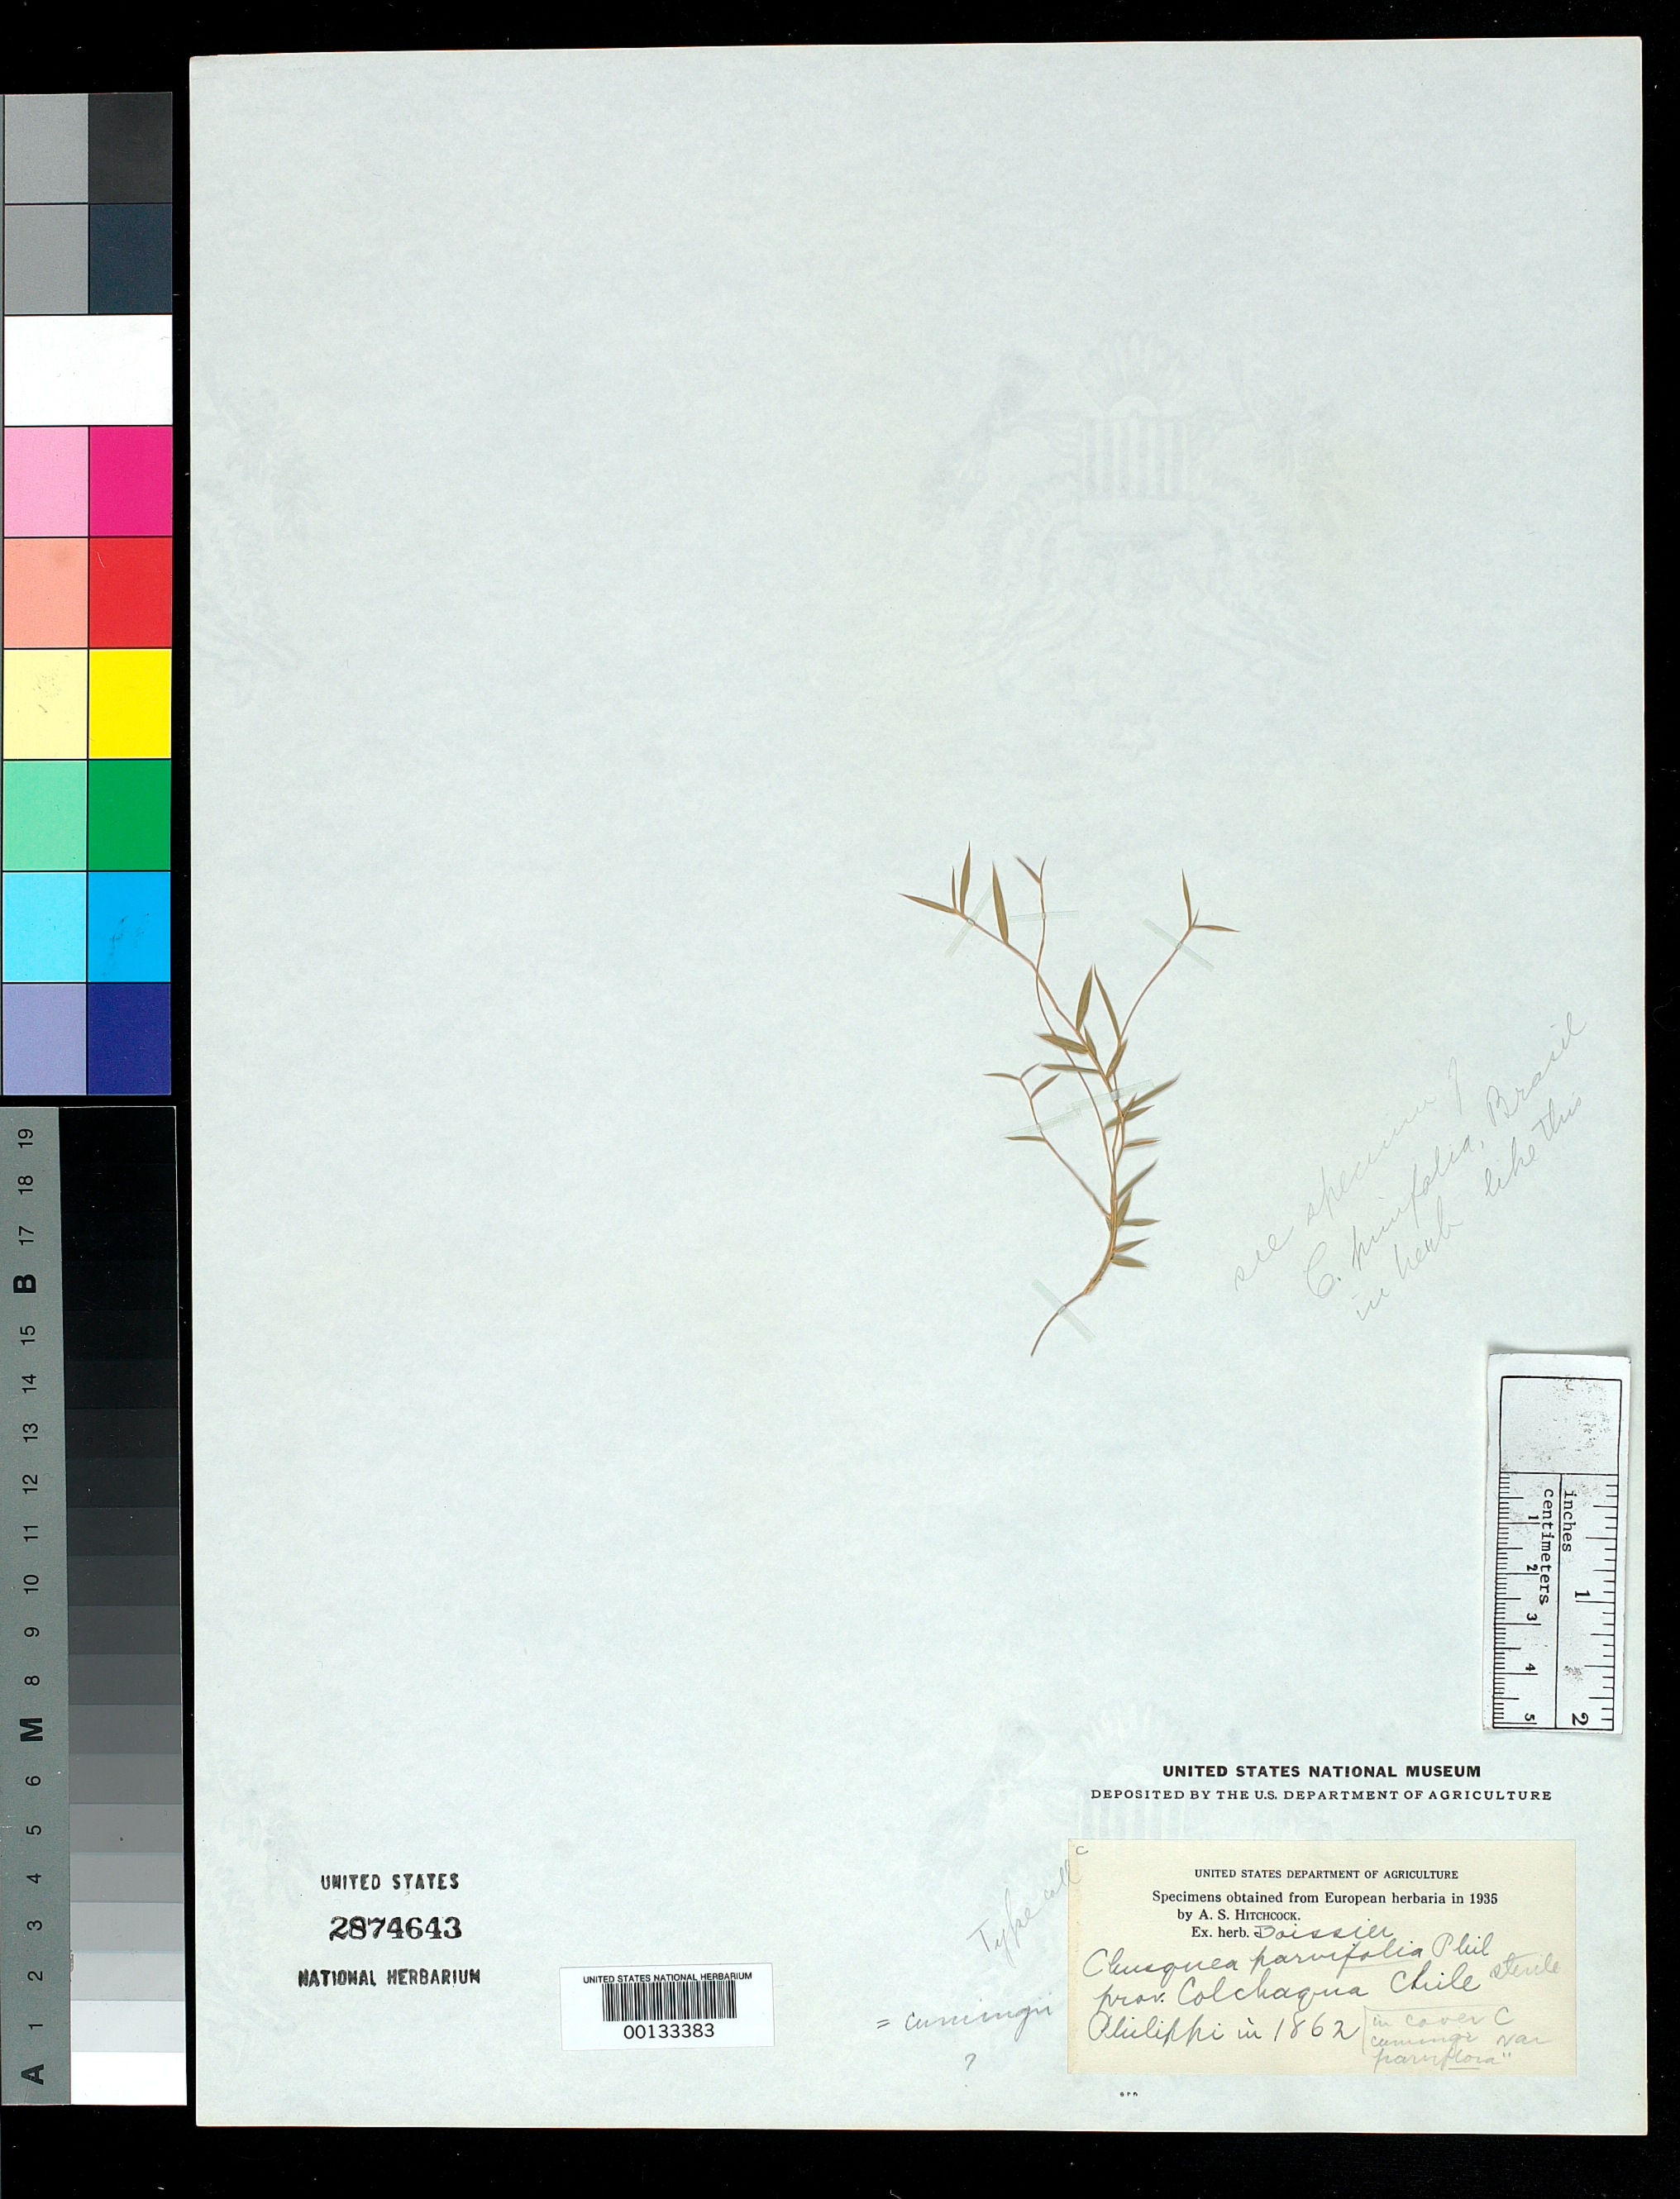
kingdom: Plantae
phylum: Tracheophyta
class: Liliopsida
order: Poales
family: Poaceae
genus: Chusquea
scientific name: Chusquea parvifolia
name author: Phil.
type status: Type Fragment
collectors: R. A. Philippi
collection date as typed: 1862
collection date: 1862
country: Chile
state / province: O'Higgins (VI)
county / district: Colchagua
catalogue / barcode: US 2874643